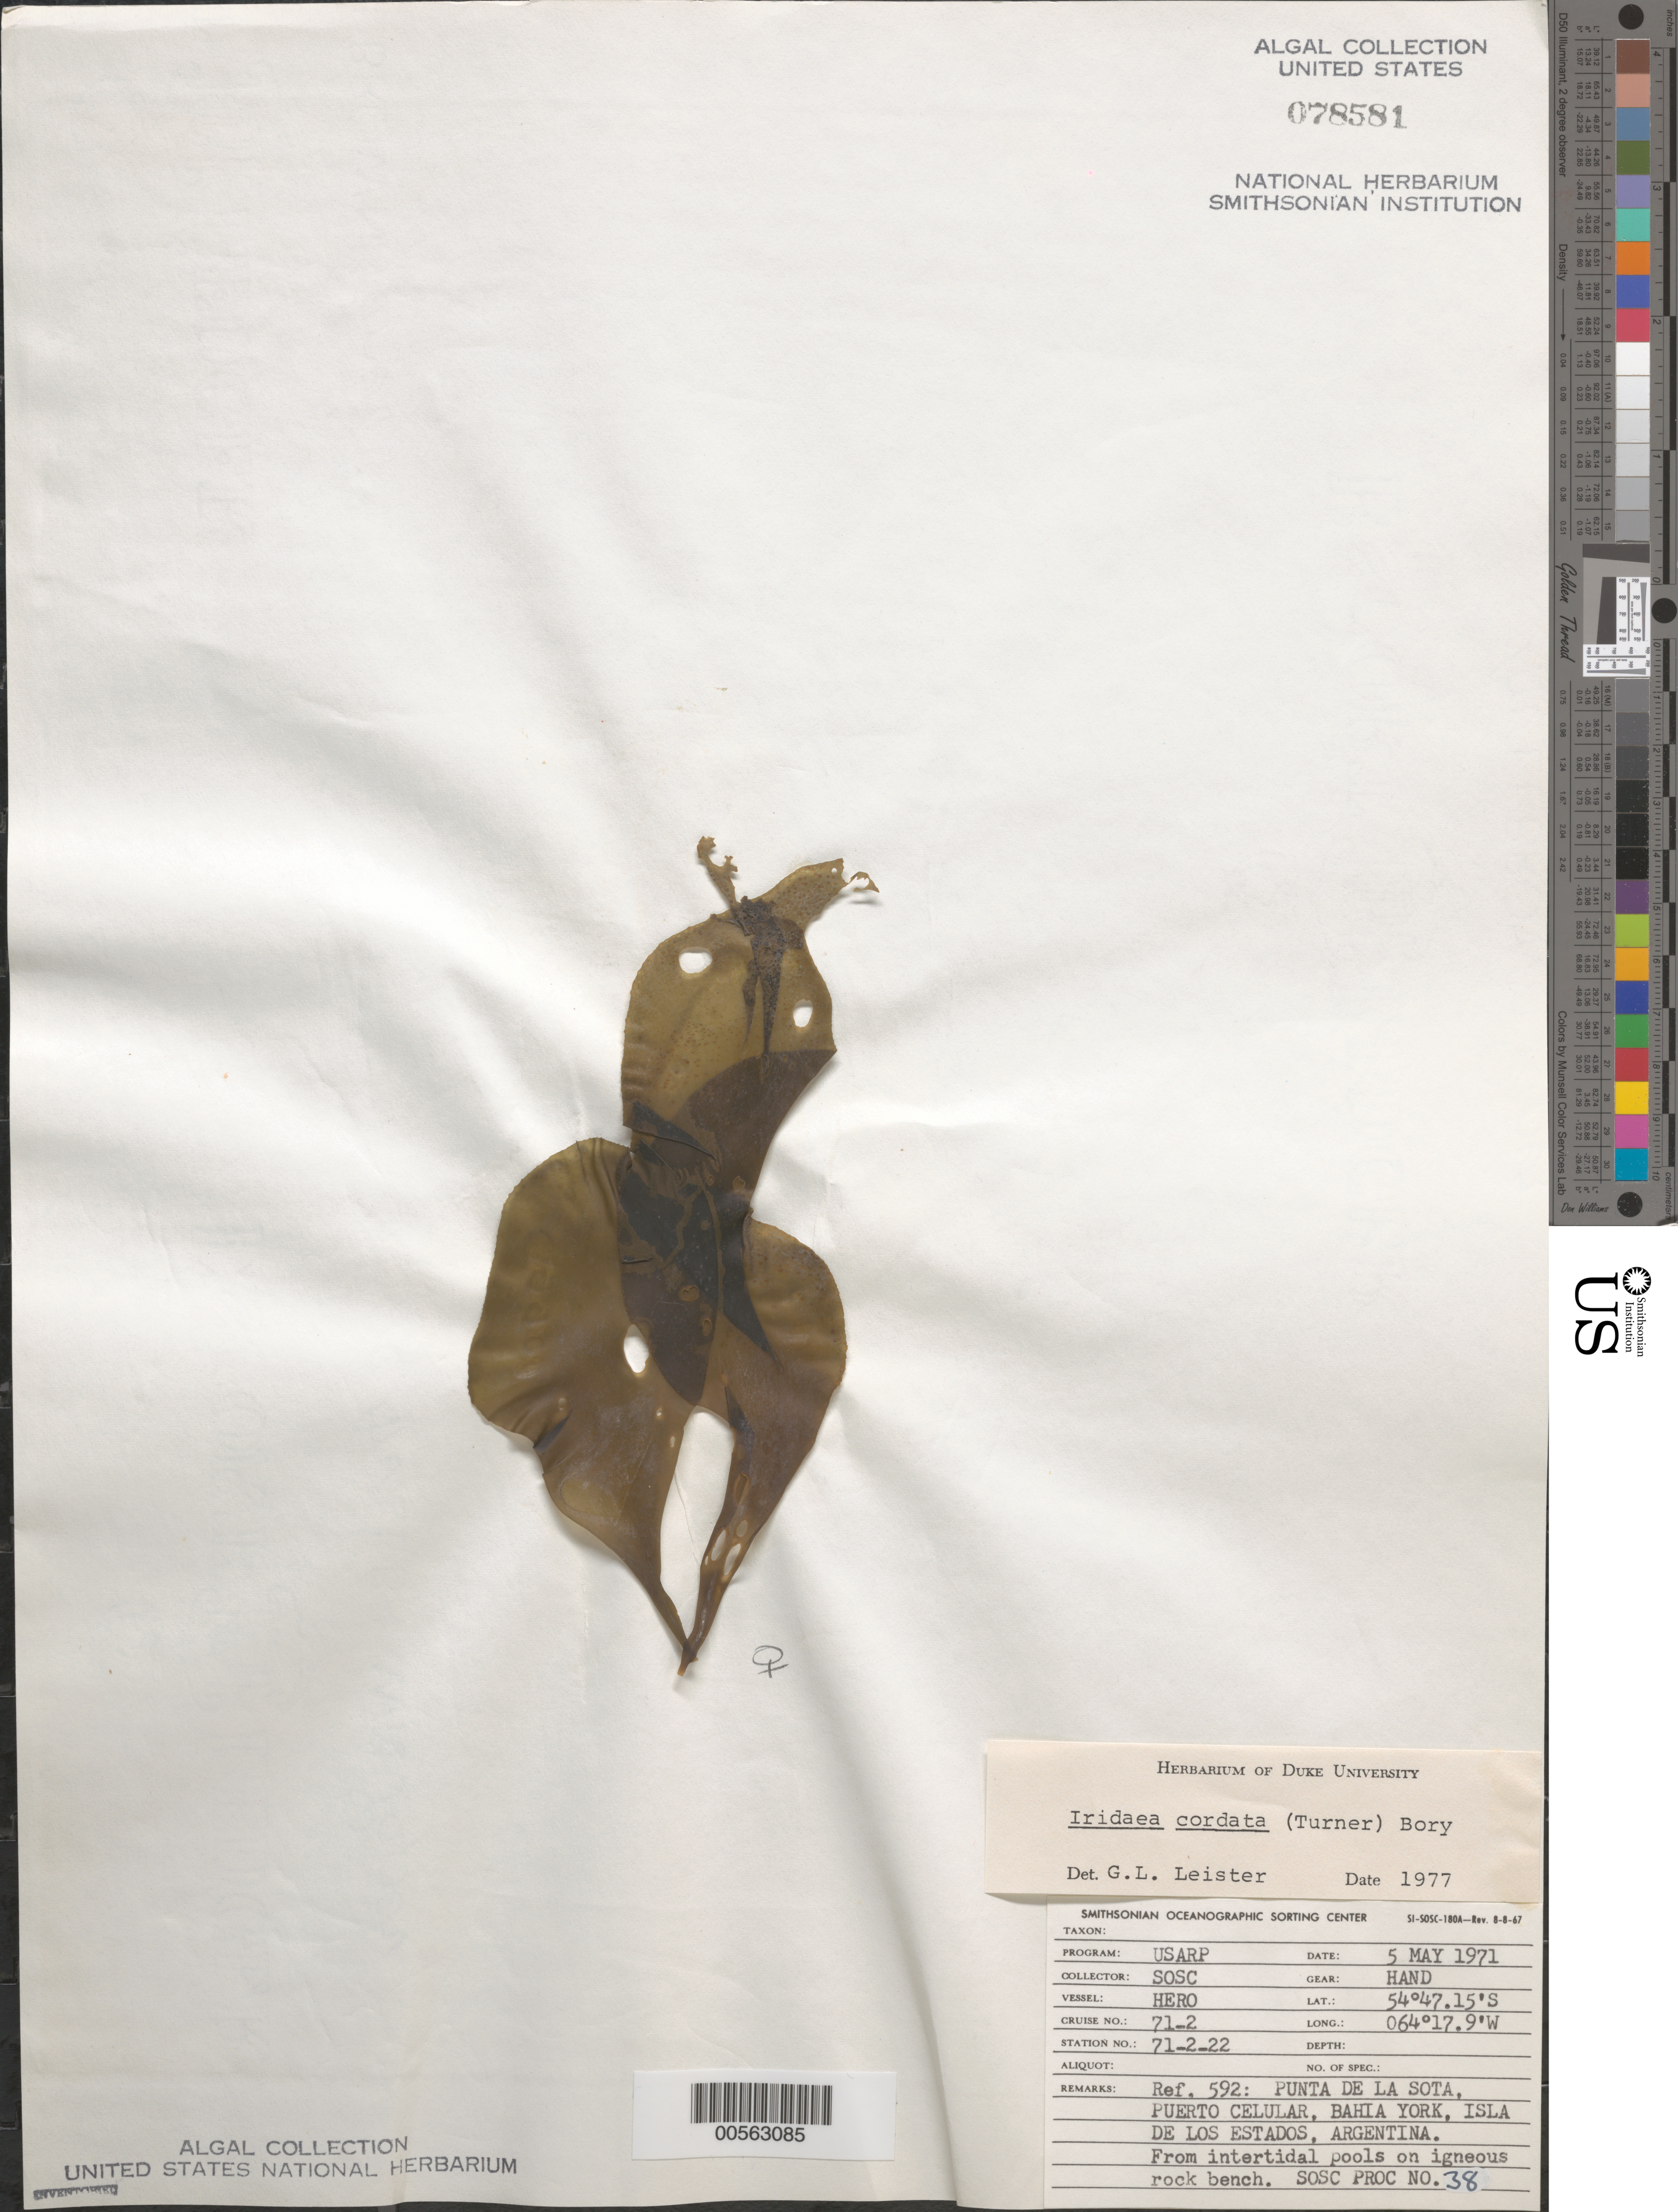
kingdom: Plantae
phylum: Rhodophyta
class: Florideophyceae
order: Gigartinales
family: Gigartinaceae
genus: Iridaea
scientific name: Iridaea cordata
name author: (Turner) Bory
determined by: Leister, G. L.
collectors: SOSC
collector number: Station 71-2-22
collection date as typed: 05 May 1971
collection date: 1971-05-05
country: Argentina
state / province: Tierra del Fuego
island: Isla de los Estados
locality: Bahia York, Puerto Celular, Punta de la Sota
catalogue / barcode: US 78581